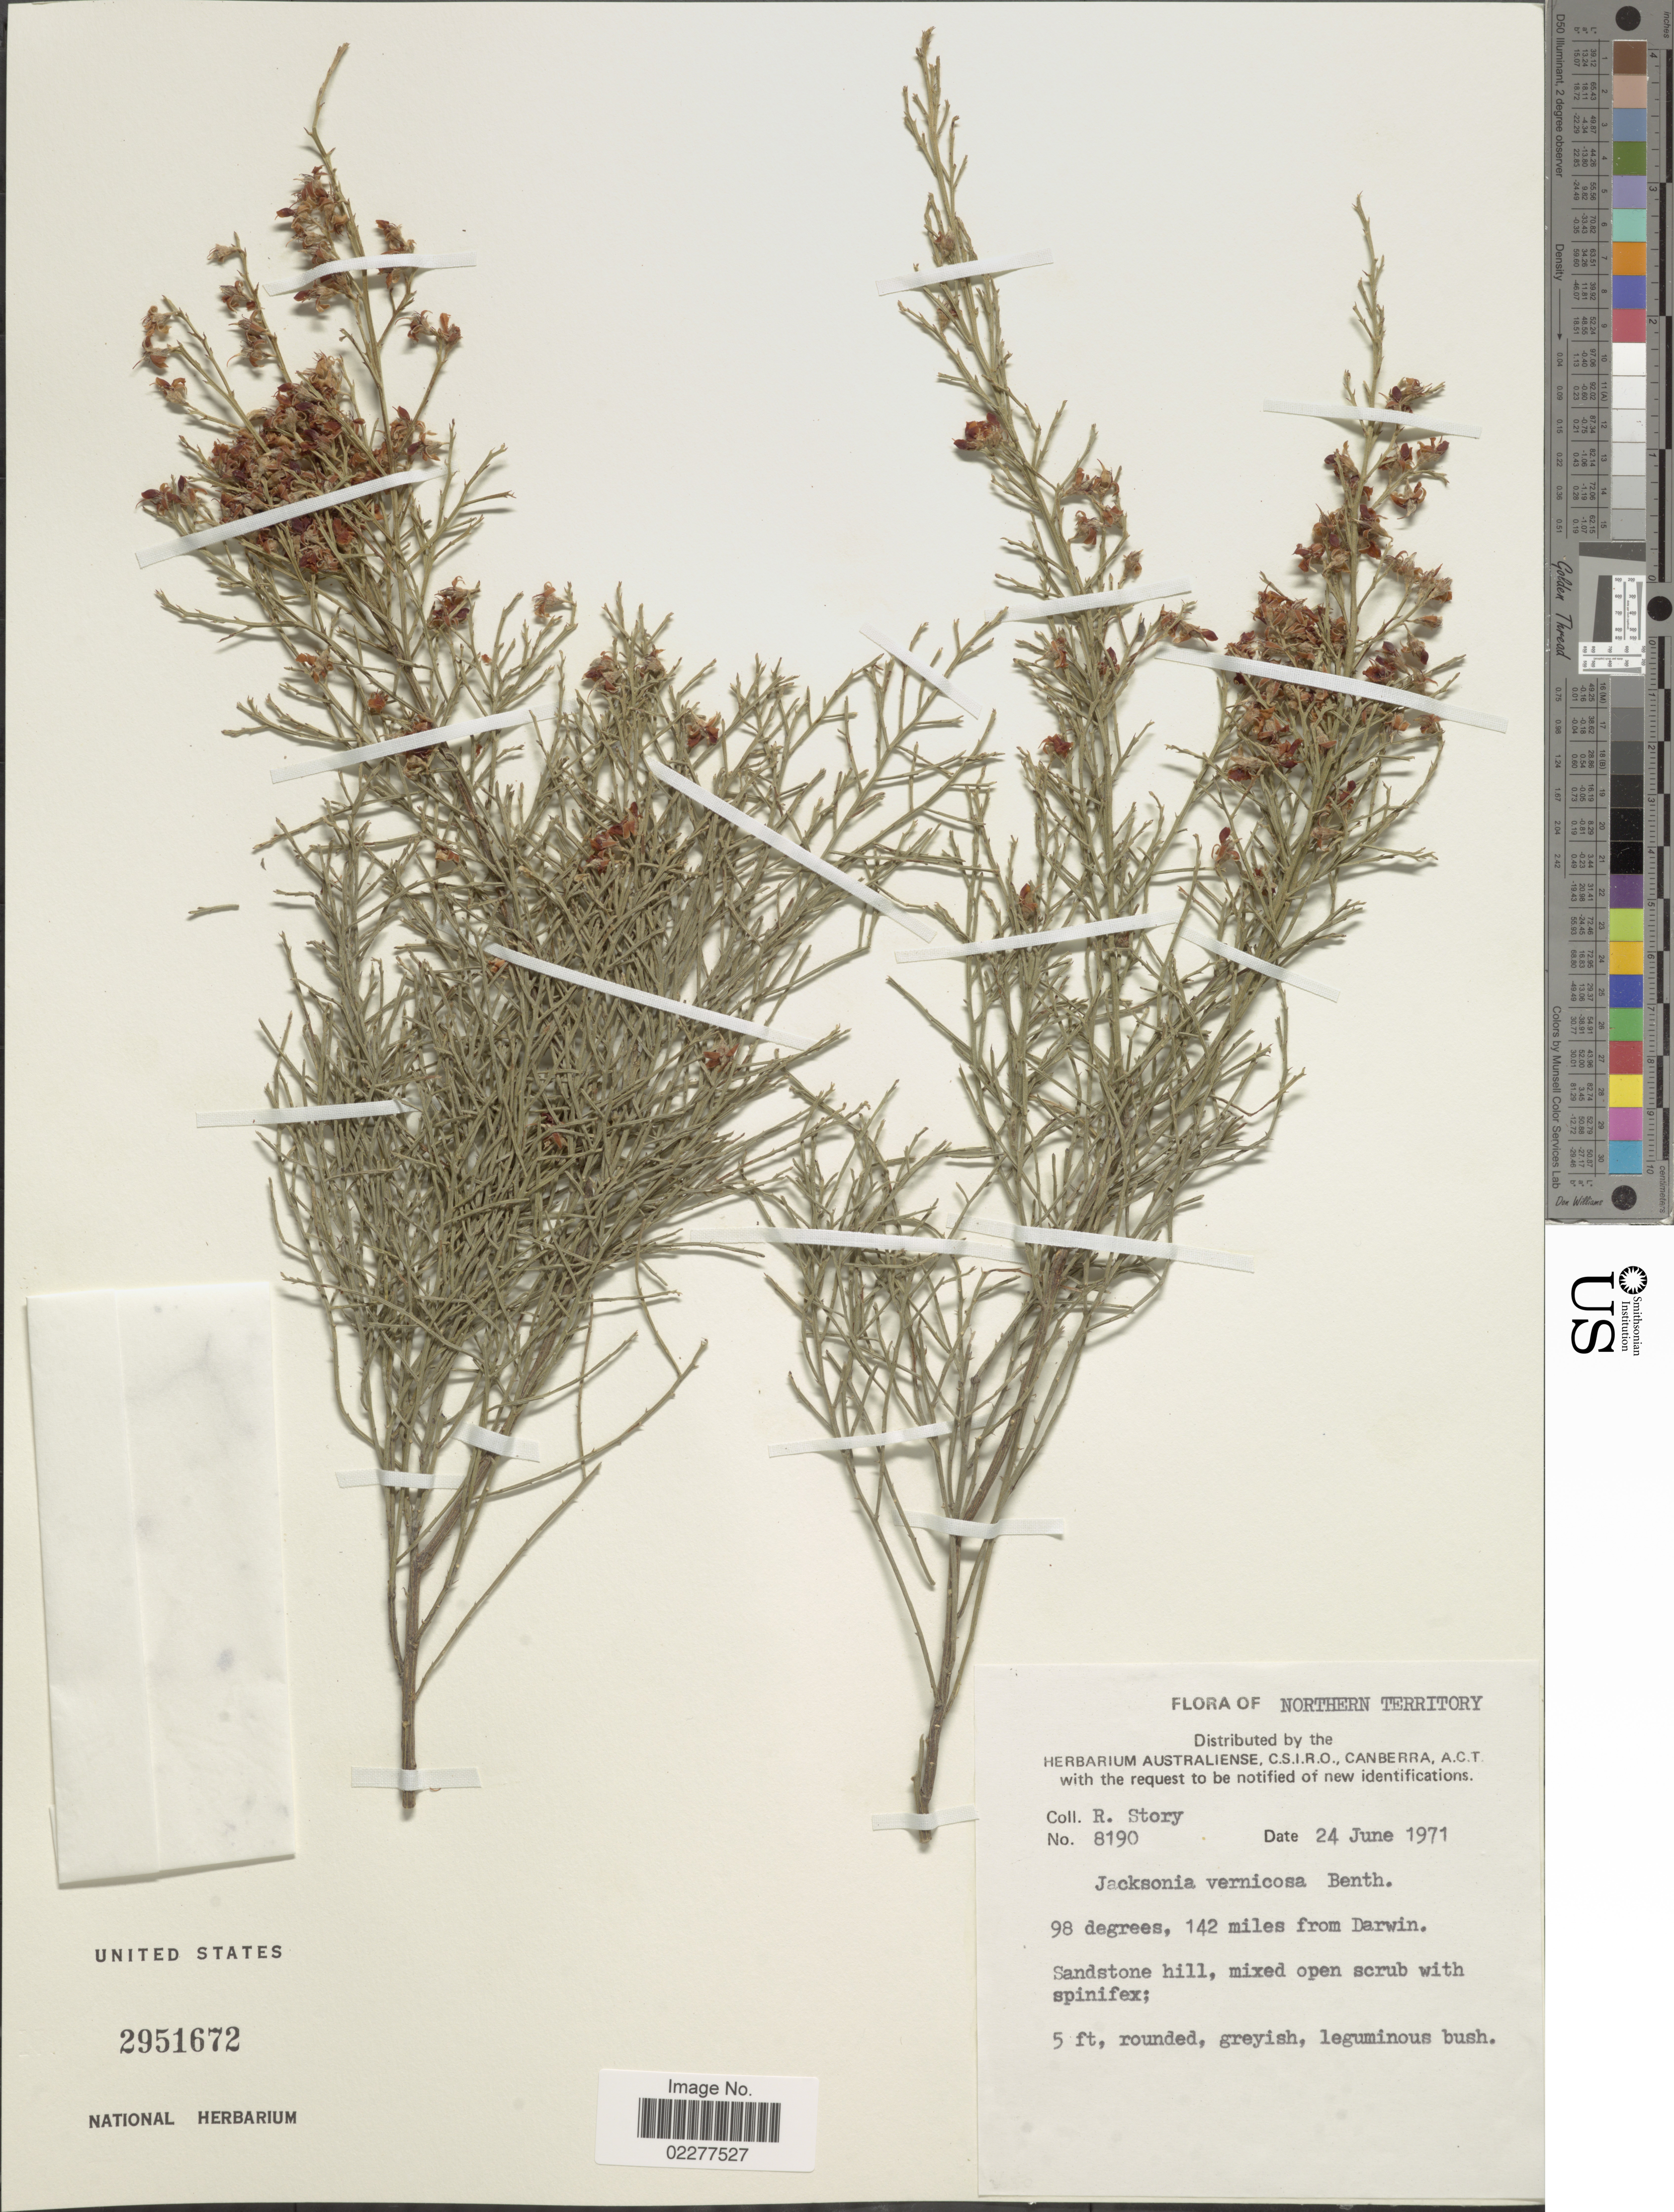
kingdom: Plantae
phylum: Tracheophyta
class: Magnoliopsida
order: Fabales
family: Fabaceae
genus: Jacksonia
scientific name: Jacksonia vernicosa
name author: Benth.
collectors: R. Story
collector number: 8190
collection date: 1971-06-24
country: Australia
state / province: Northern Territory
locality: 98 degrees, 142 miles from Darwin, Sandstone hill, mixed open scrub with spinifex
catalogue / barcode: US 2951672